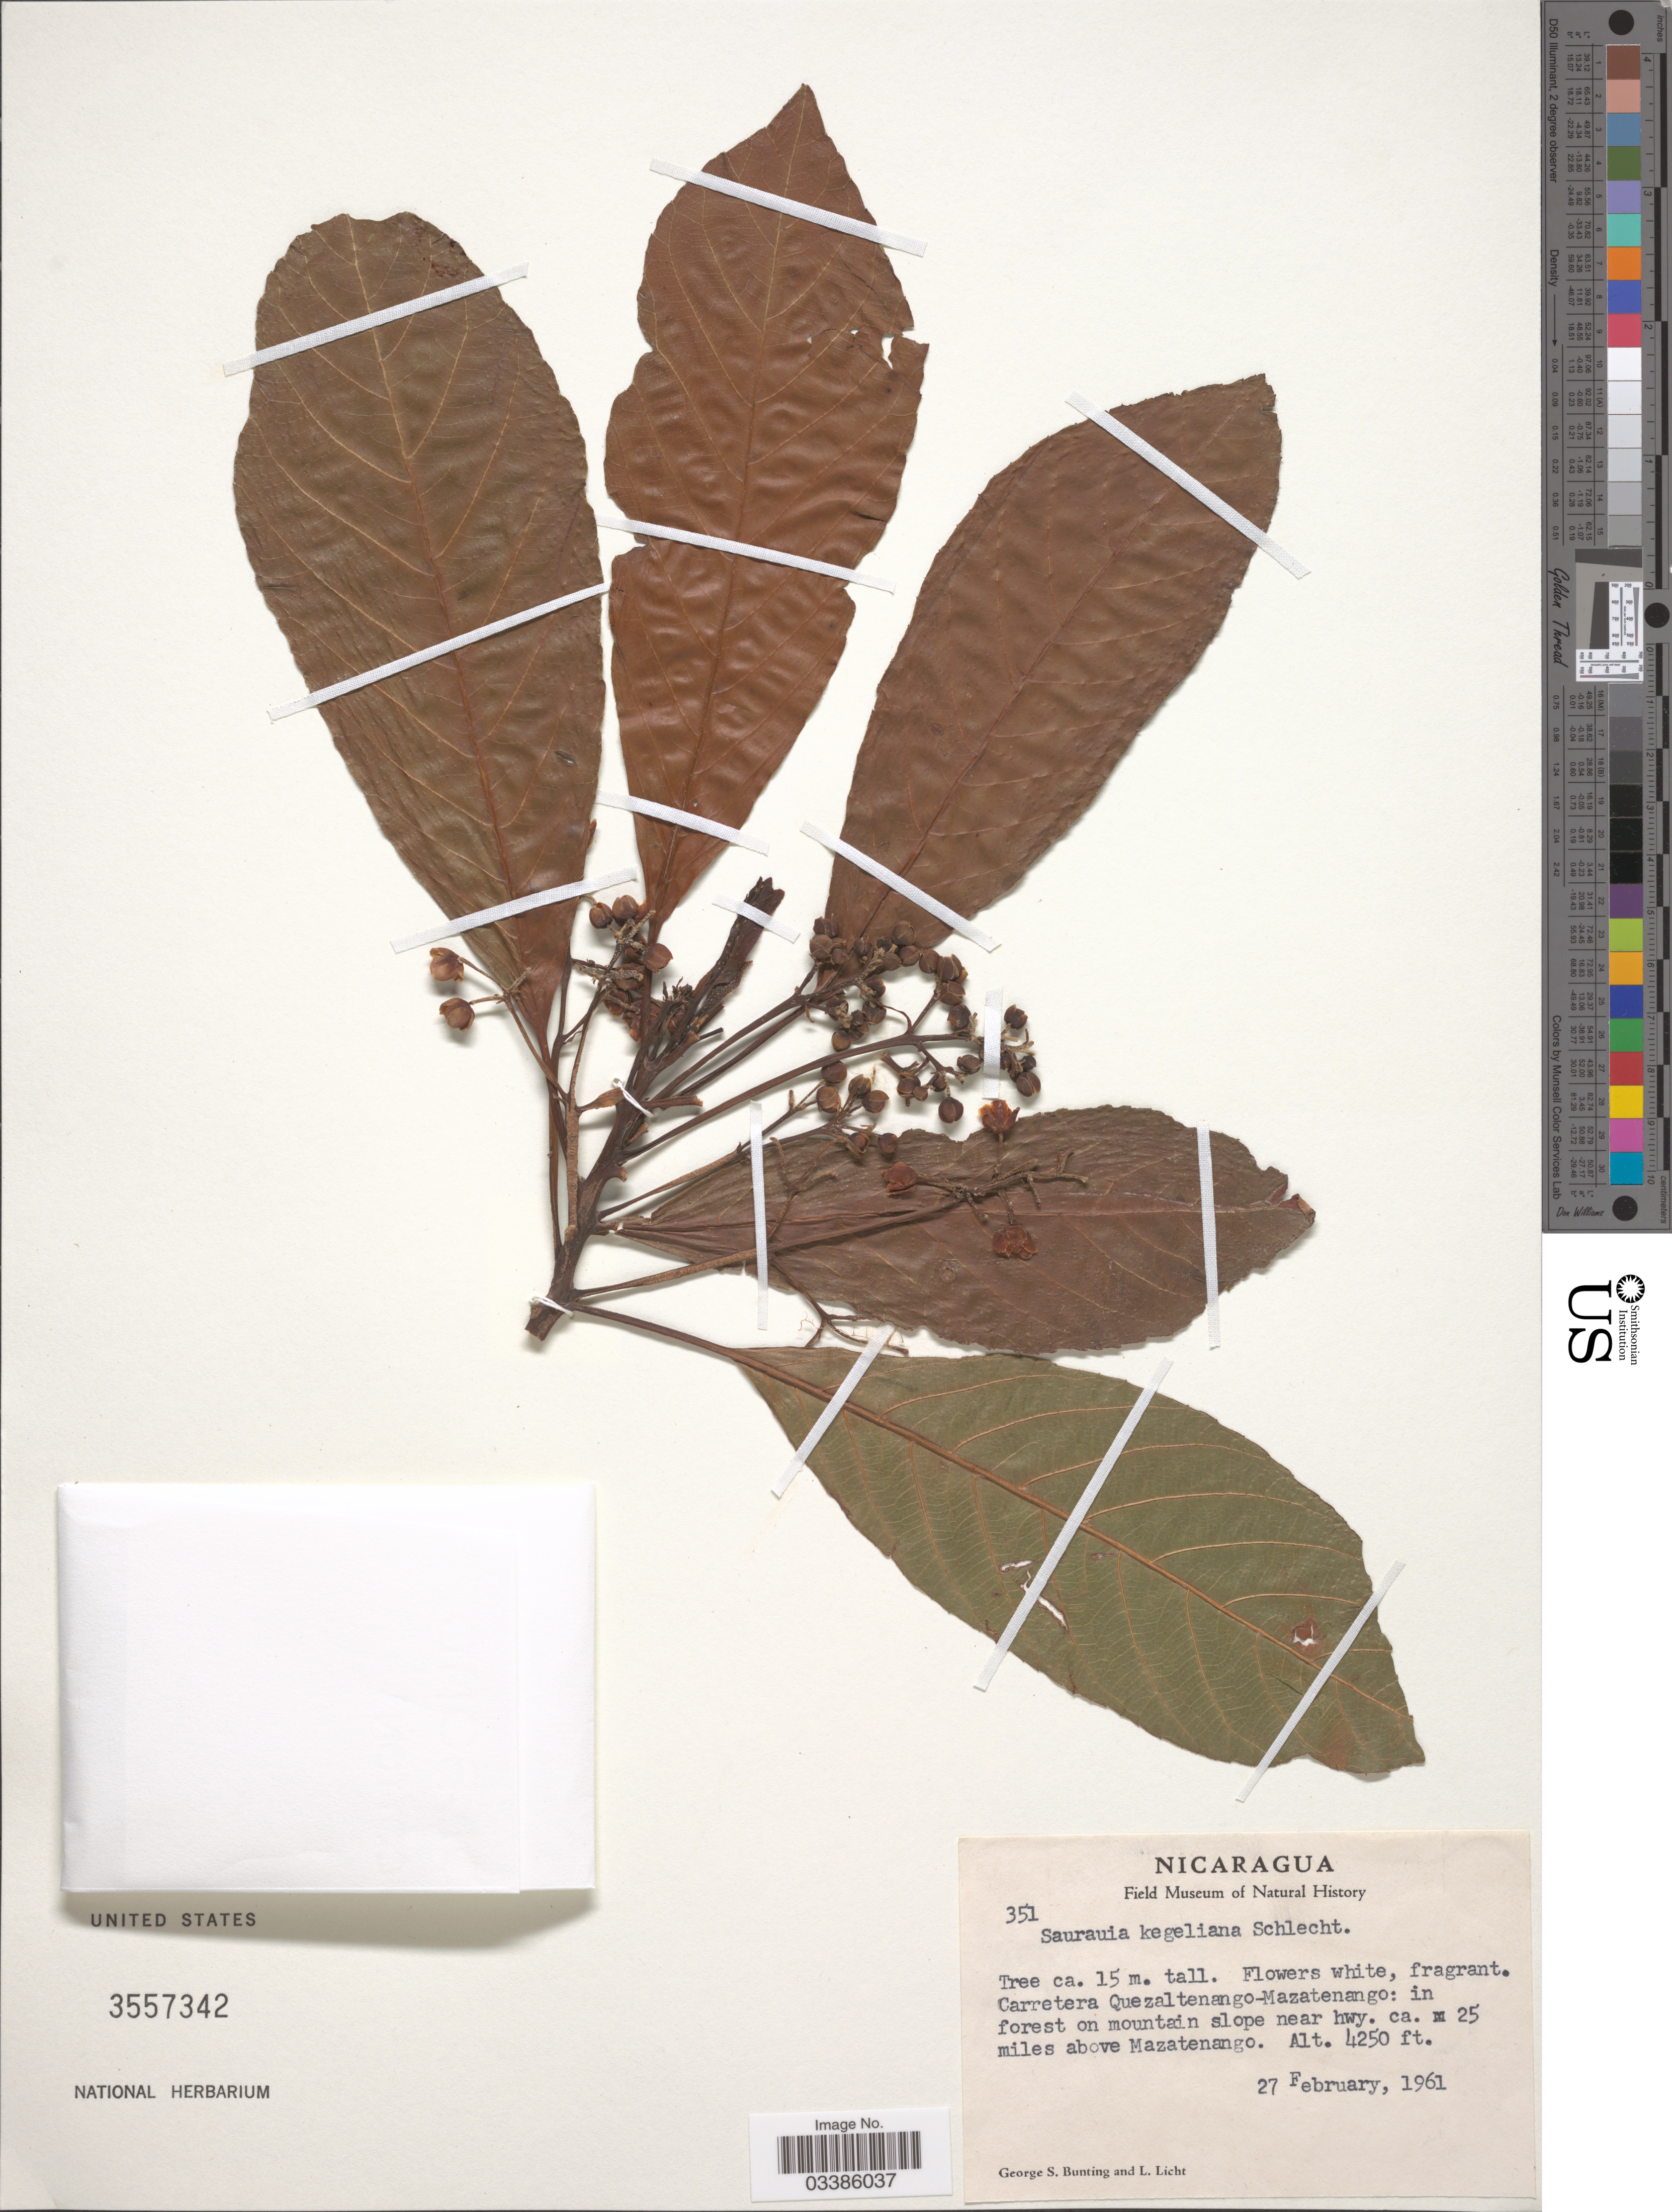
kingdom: Plantae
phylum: Tracheophyta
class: Magnoliopsida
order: Ericales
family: Actinidiaceae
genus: Saurauia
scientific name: Saurauia kegeliana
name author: Schltdl.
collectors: G. S. Bunting & L. Licht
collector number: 351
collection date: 1961-02-27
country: Nicaragua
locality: Carretera Quezaltenango-Mazatenango: in forest on mountain slope near hwy. ca. 25 miles above Mazatenango.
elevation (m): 1295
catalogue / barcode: US 3557342